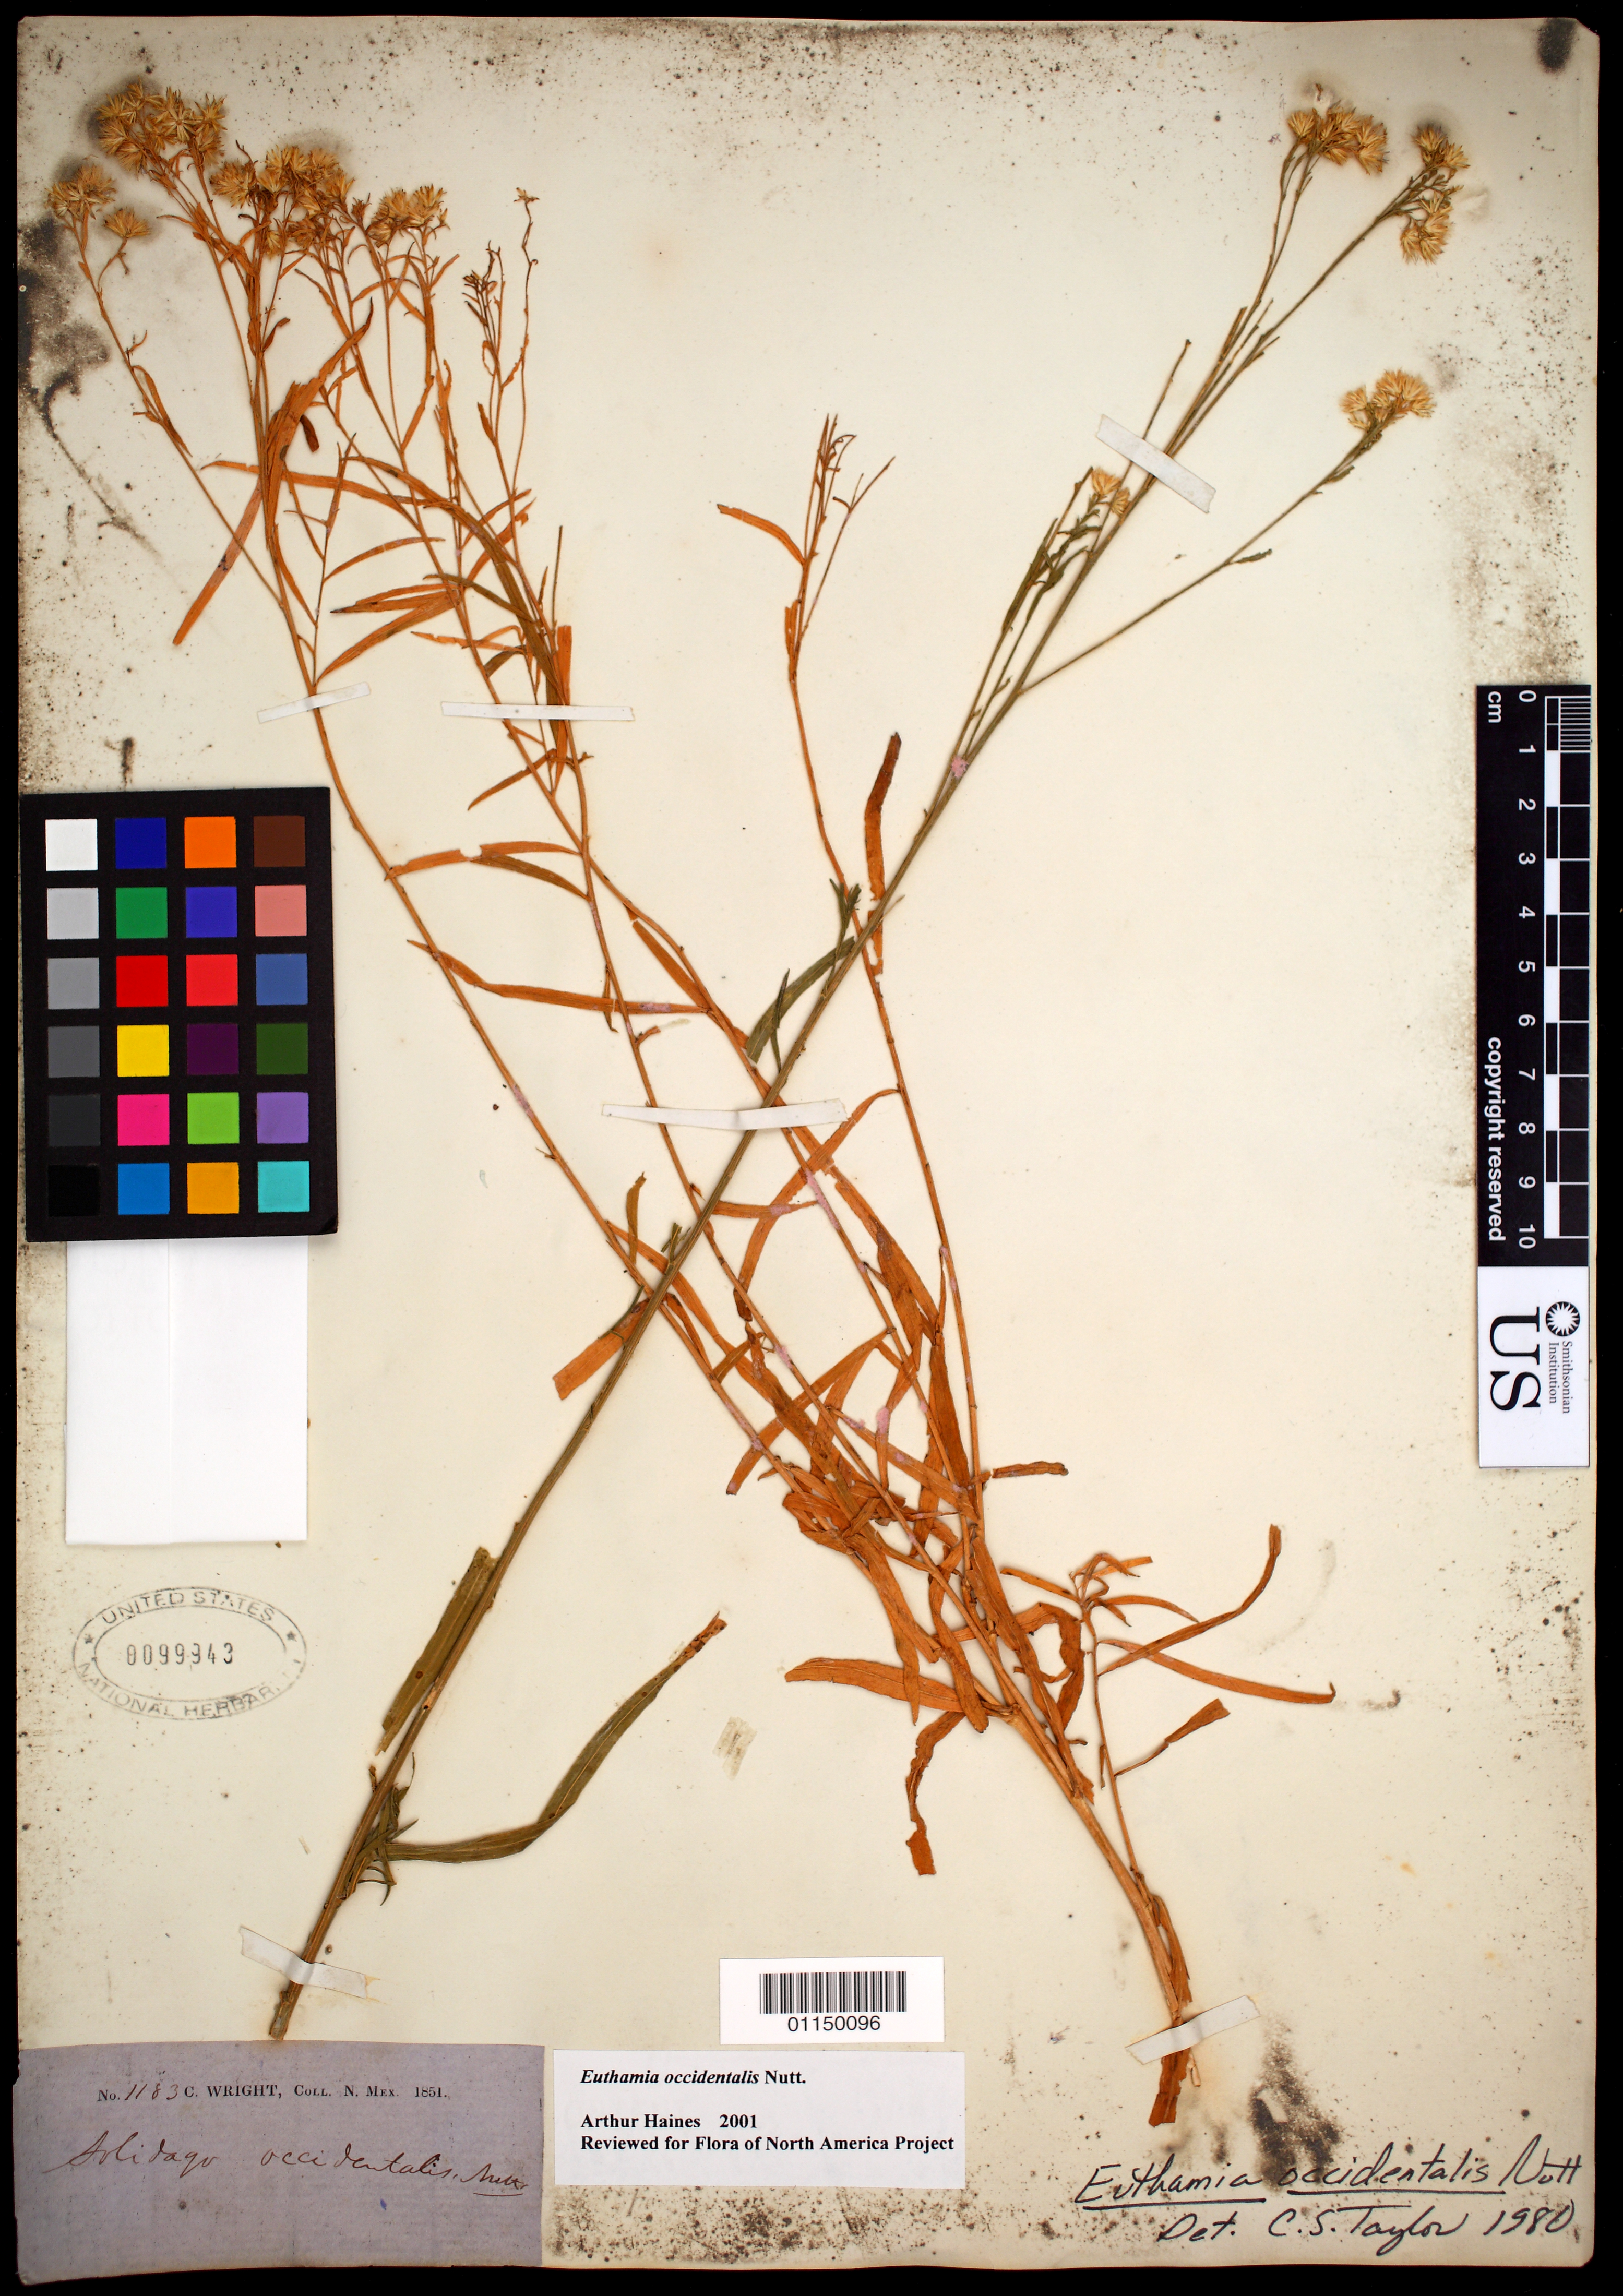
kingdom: Plantae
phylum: Tracheophyta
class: Magnoliopsida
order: Asterales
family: Asteraceae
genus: Euthamia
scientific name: Euthamia occidentalis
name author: Nutt.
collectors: C. Wright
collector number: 1183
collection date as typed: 1851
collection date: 1851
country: United States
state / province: New Mexico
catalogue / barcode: US 99943